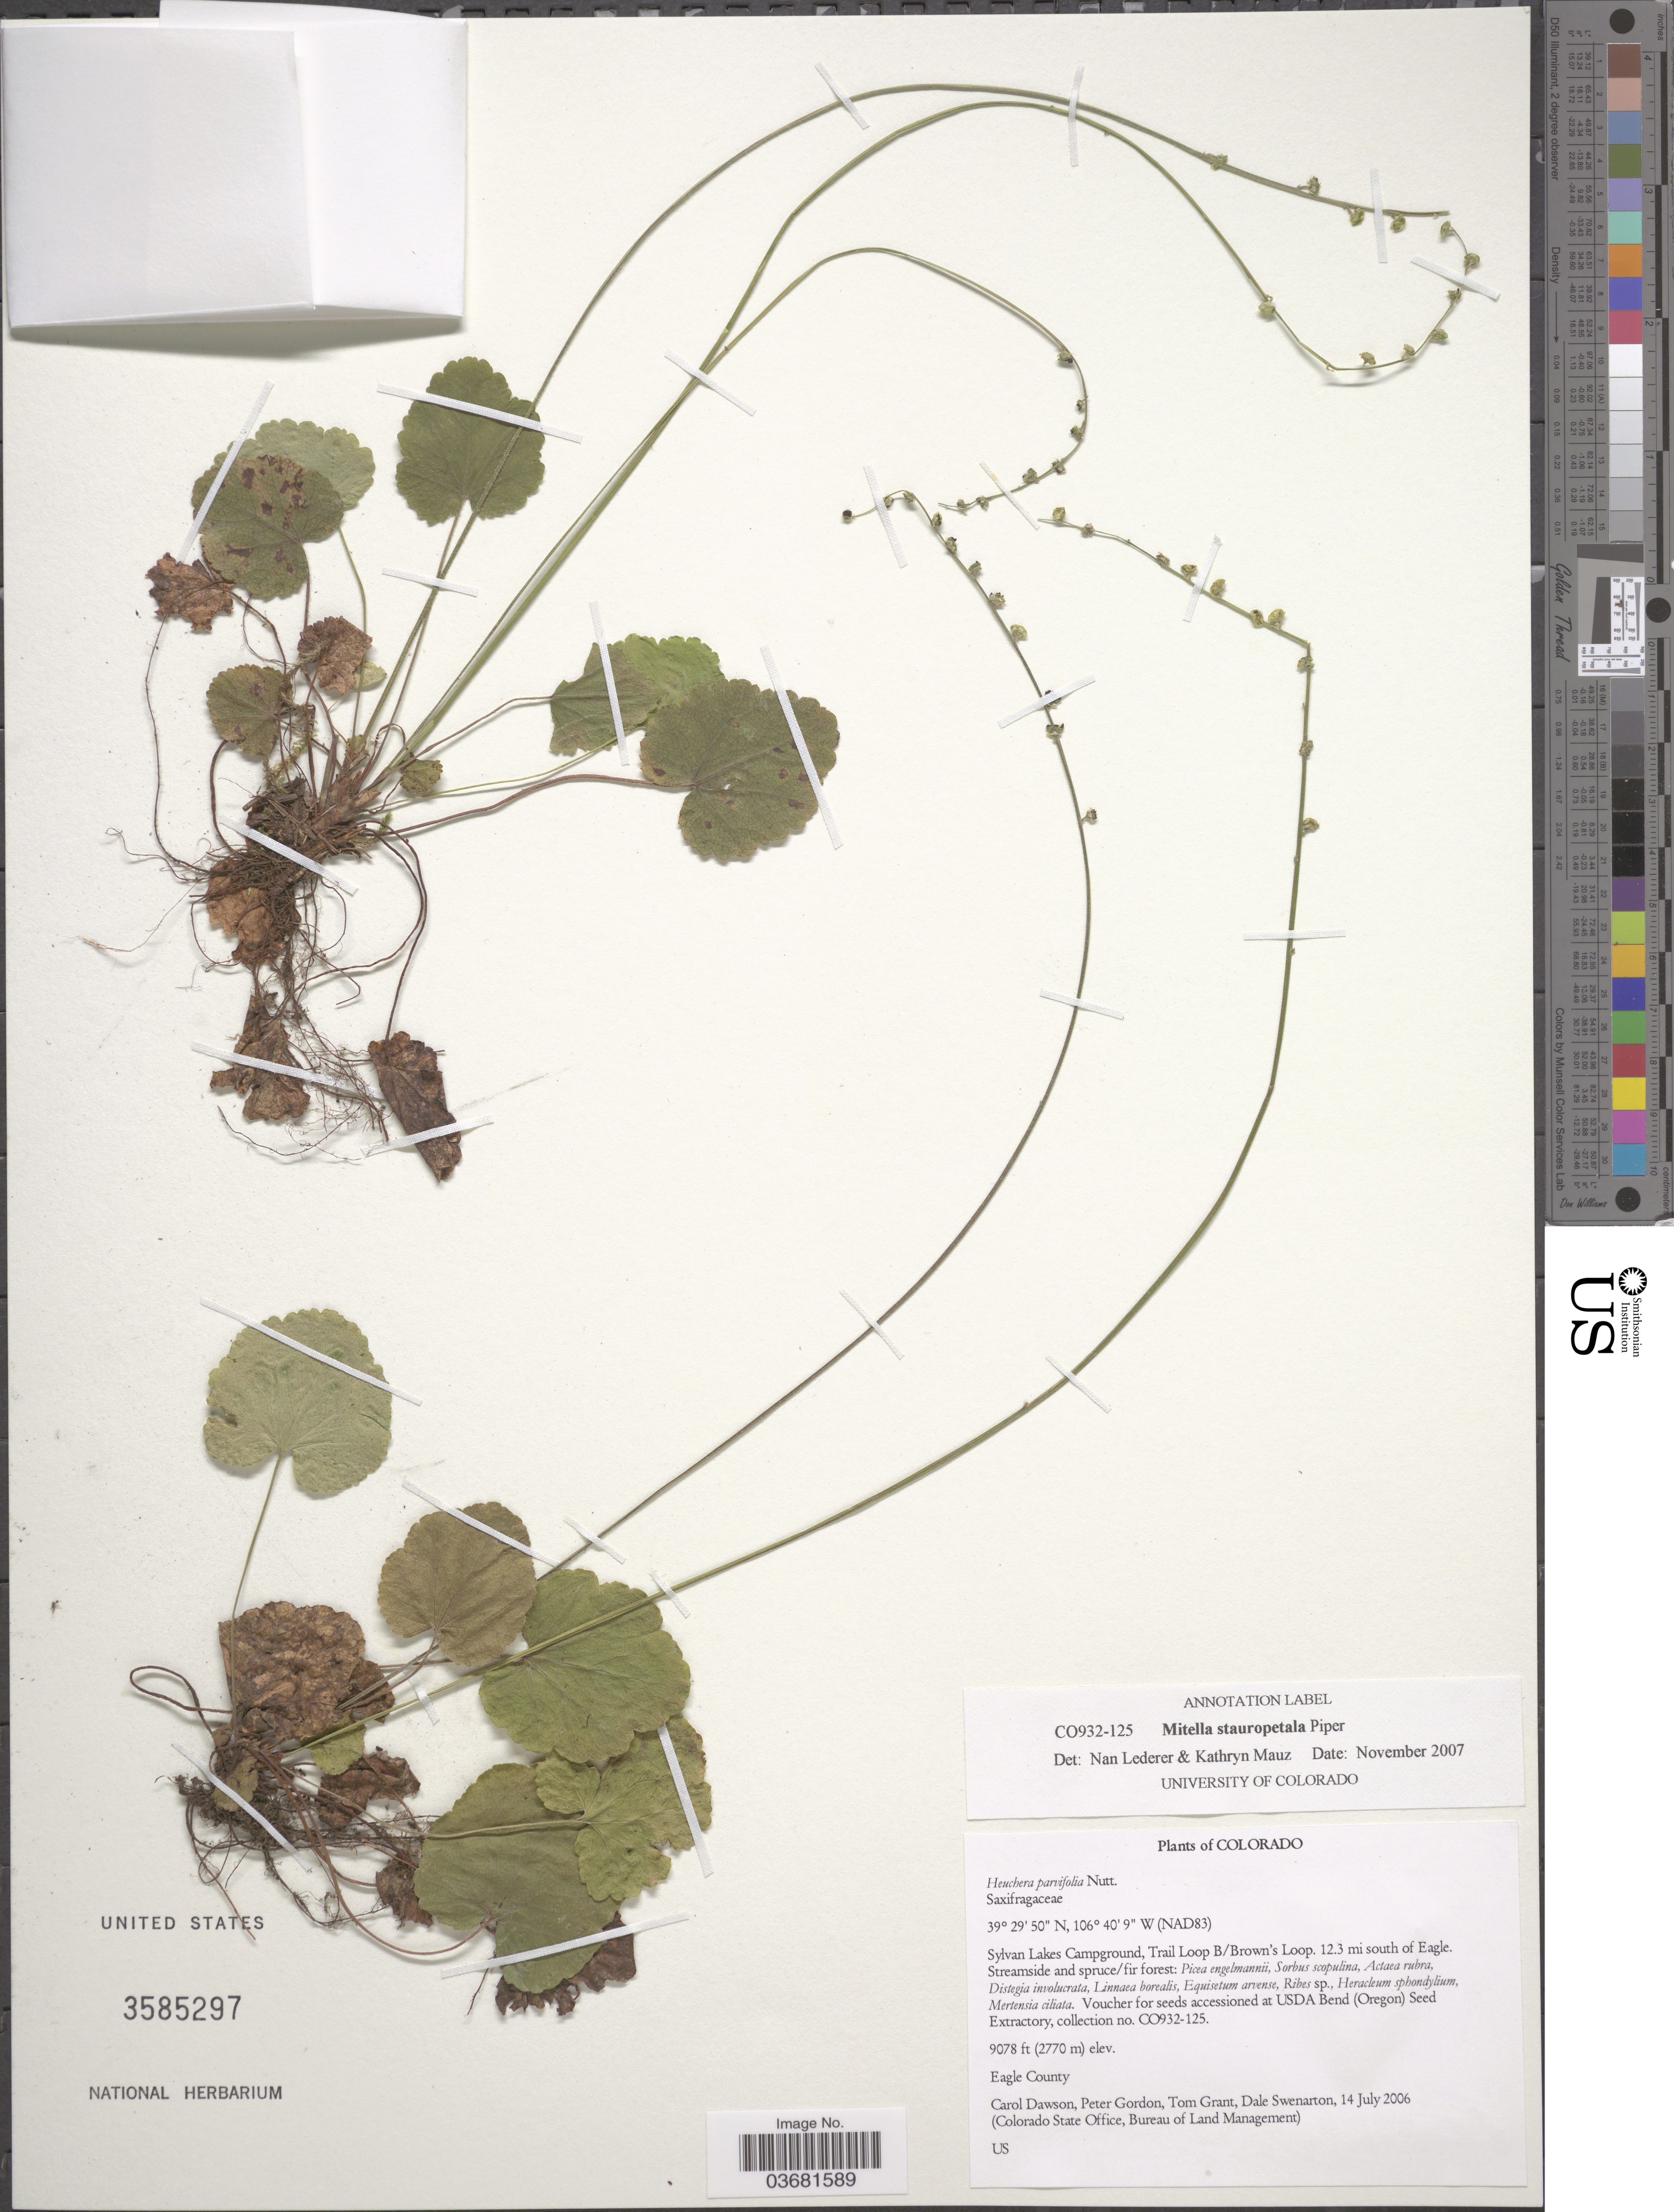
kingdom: Plantae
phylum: Tracheophyta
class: Magnoliopsida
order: Saxifragales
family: Saxifragaceae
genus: Mitella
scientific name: Mitella stauropetala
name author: Piper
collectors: C. M. Dawson, P. Gordon, T. Grant & D. Swenarton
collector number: CO932-125?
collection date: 2006-07-14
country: United States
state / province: Colorado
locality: Sylvan Lakes Campground, Trail Loop B/Brown's Loop. 12.3 mi south of Eagle. Eagle County. (NAD83).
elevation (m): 2767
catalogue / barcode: US 3585297